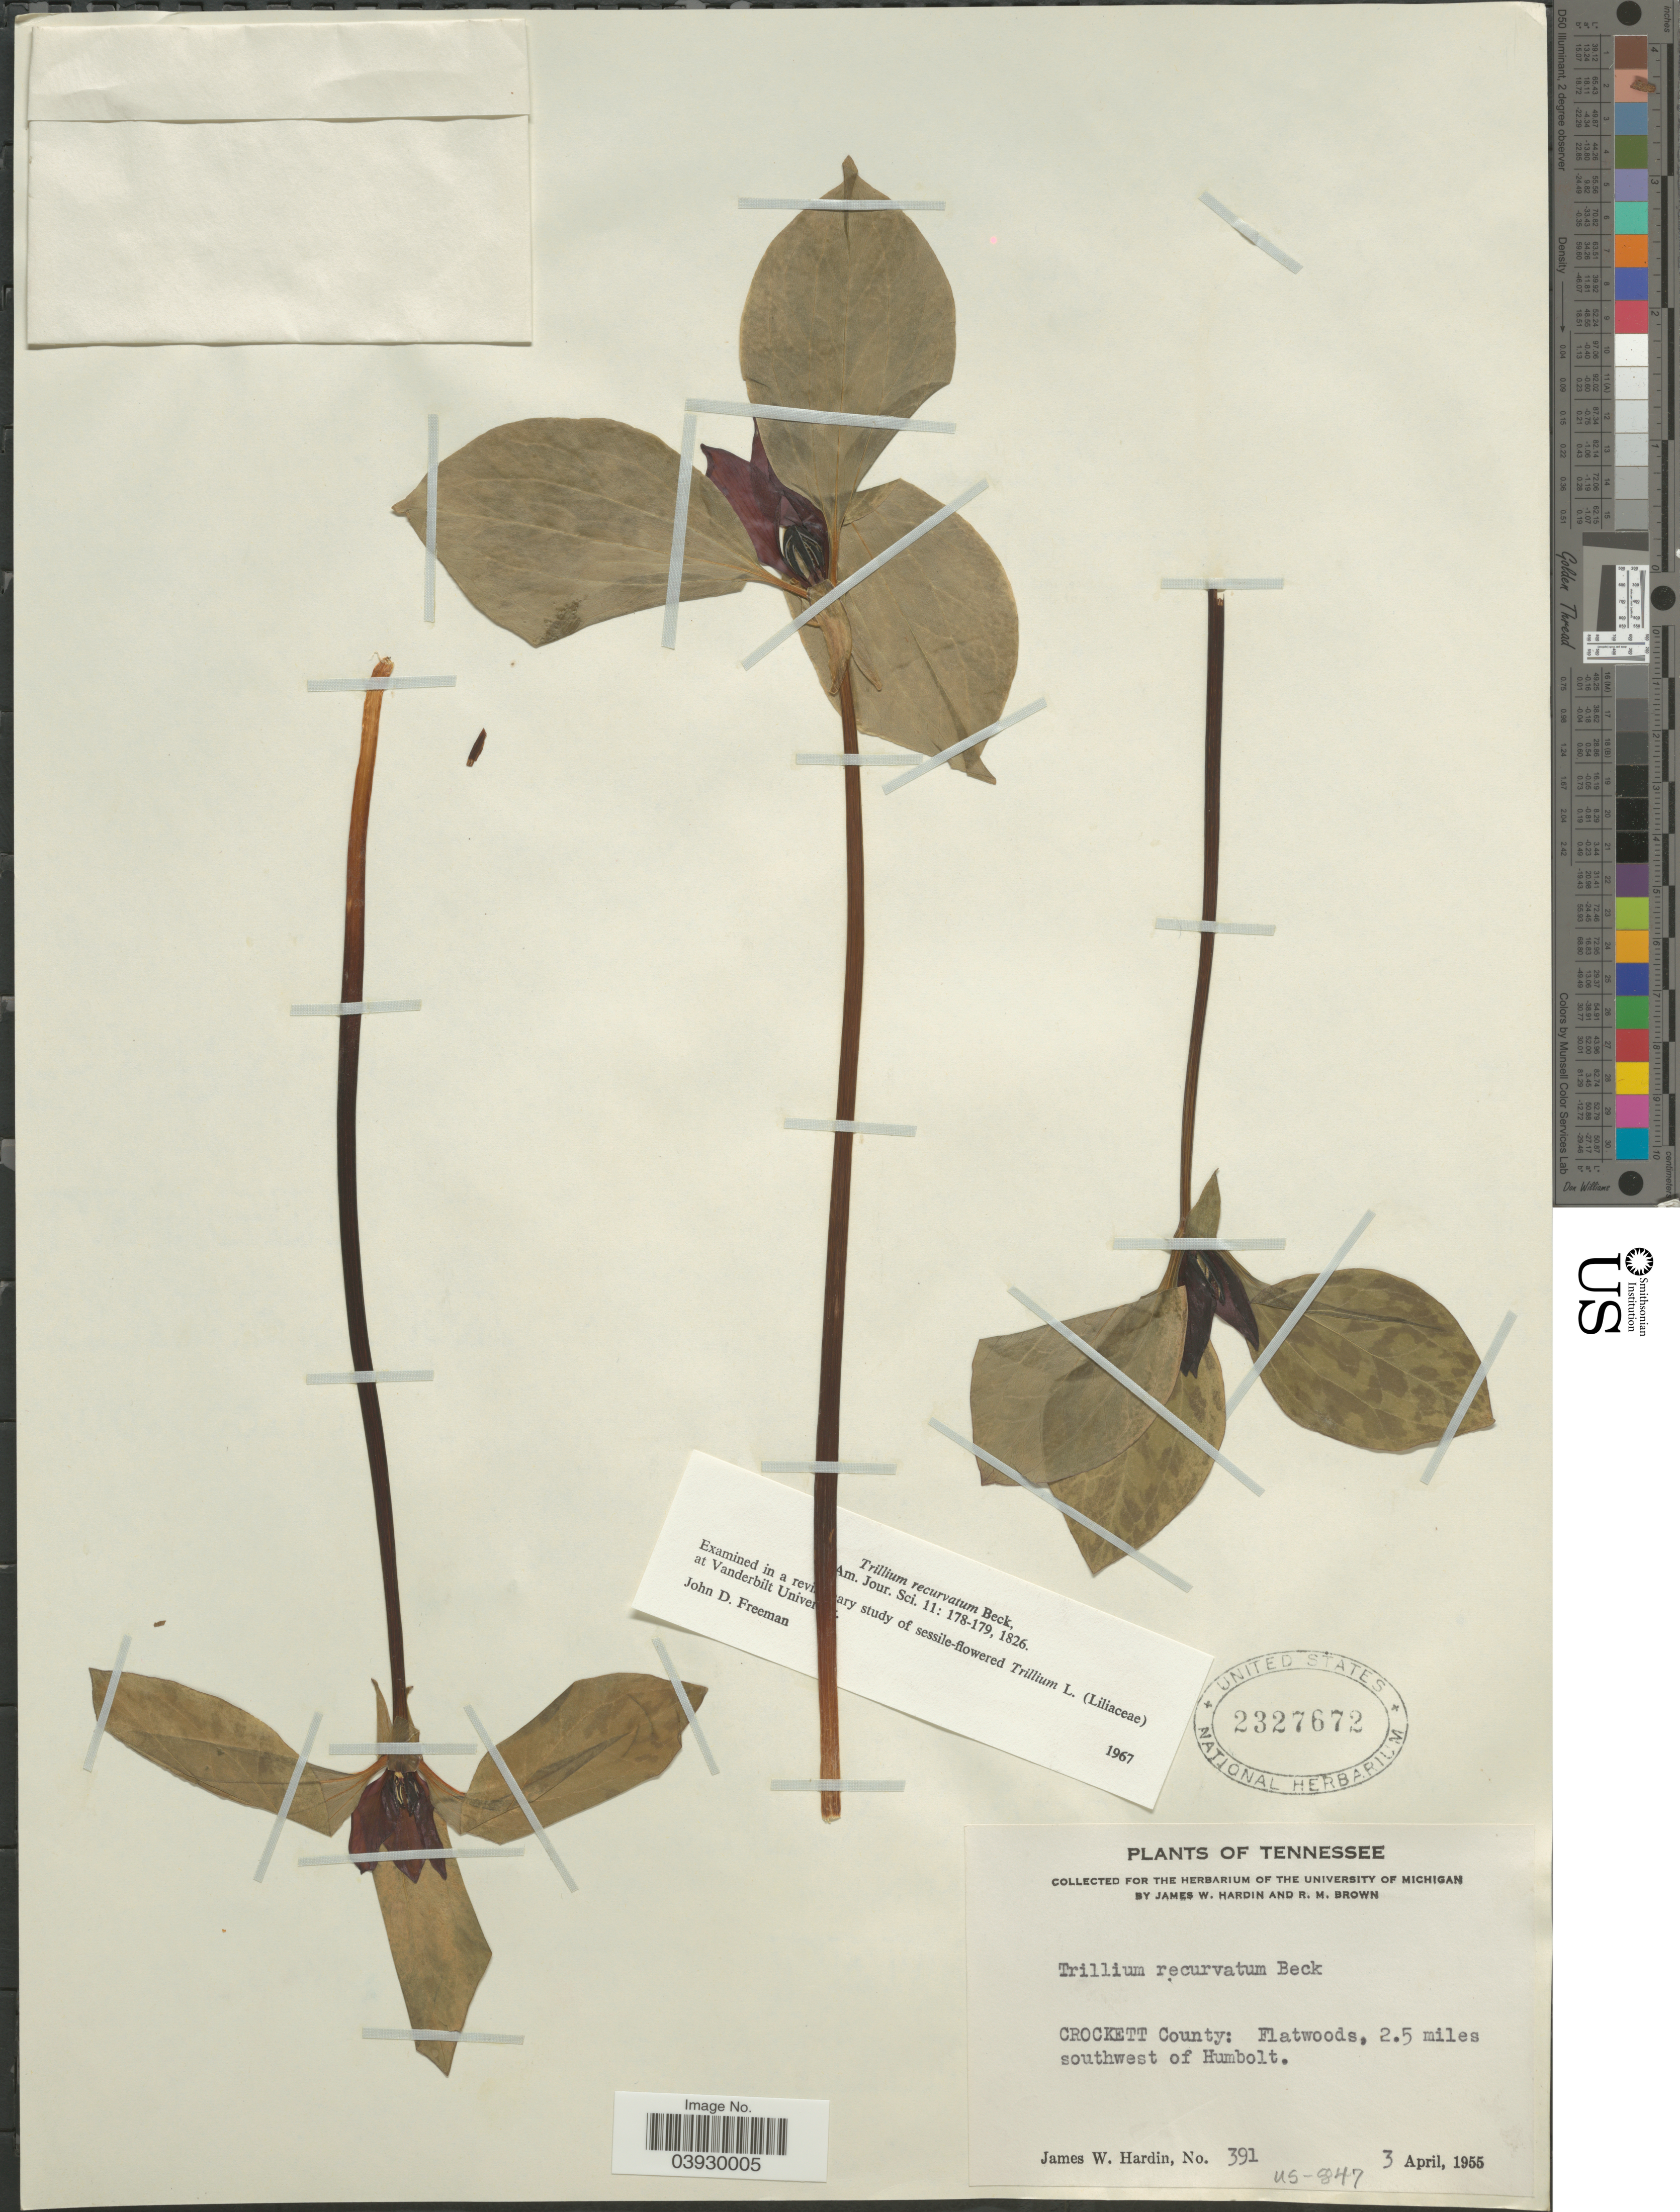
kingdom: Plantae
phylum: Tracheophyta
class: Liliopsida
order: Liliales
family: Melanthiaceae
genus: Trillium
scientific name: Trillium recurvatum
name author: L.C. Beck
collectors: J. W. Hardin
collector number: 391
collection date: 1955-04-03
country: United States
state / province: Tennessee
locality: Crockett County: Flatwoods, 2.5 miles southwest of Humboldt.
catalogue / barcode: US 2327672